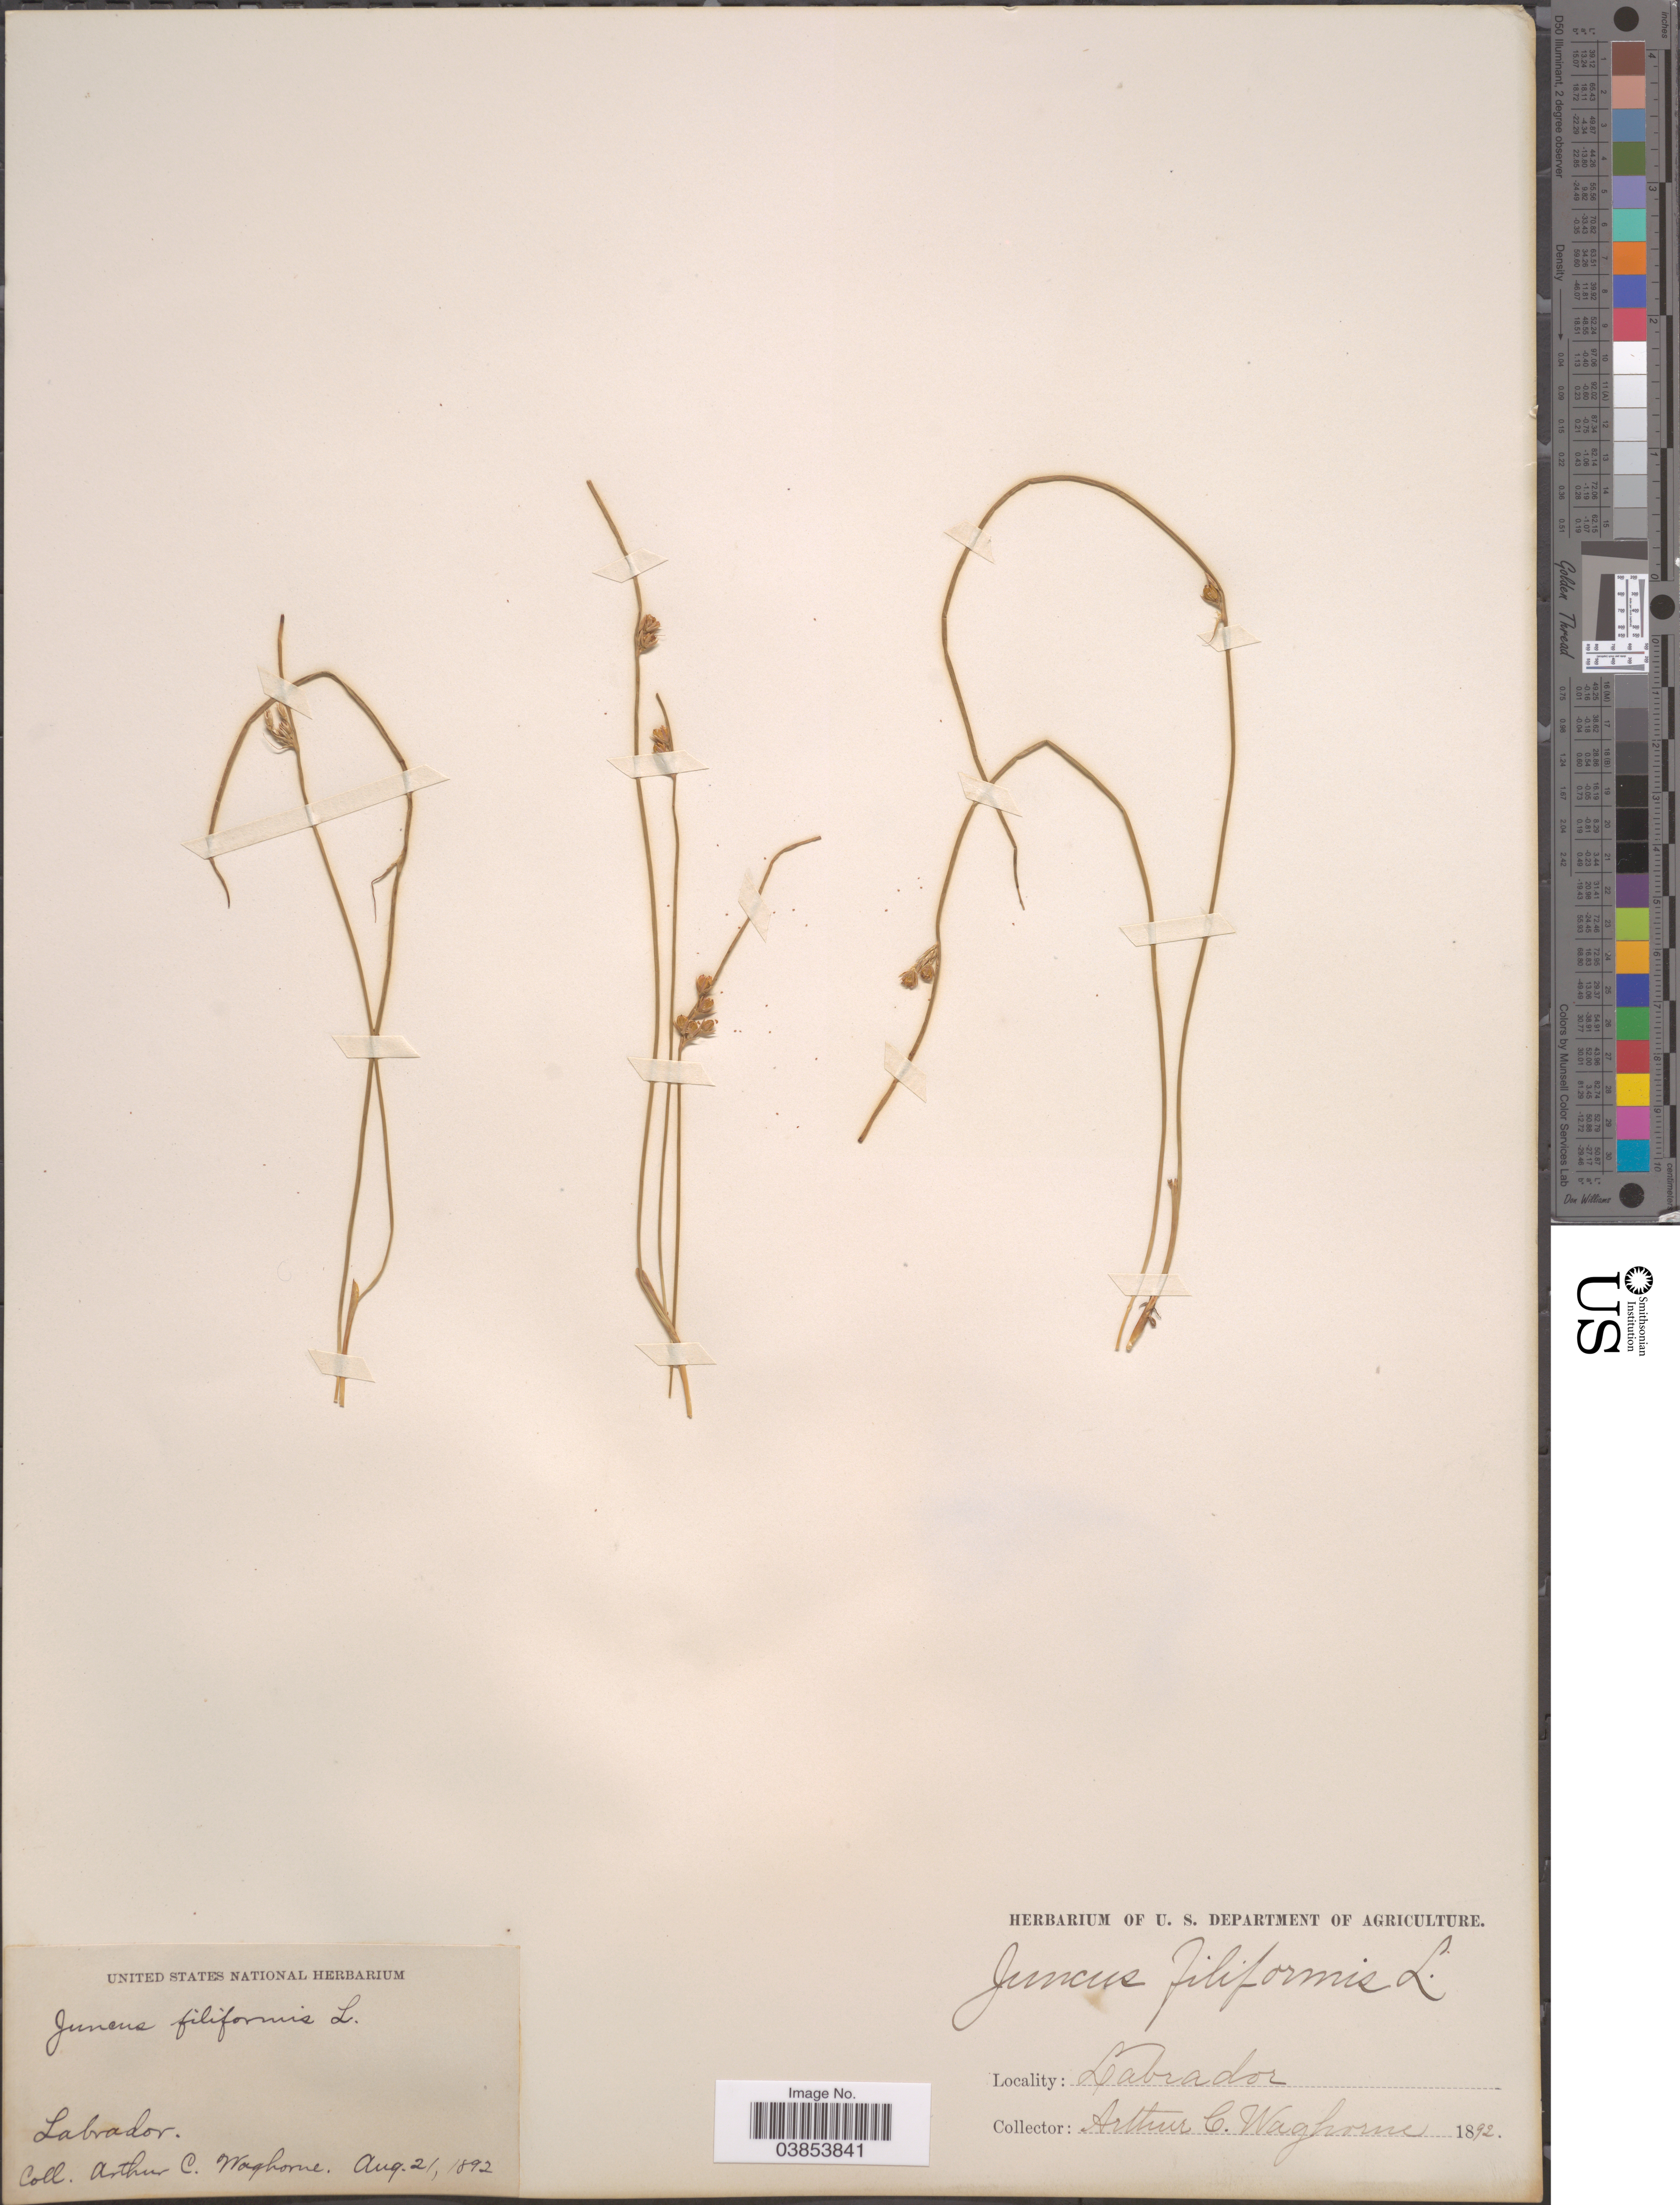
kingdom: Plantae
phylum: Tracheophyta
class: Liliopsida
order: Poales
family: Juncaceae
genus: Juncus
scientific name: Juncus filiformis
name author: L.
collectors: A. Waghorne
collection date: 1892-08-21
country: Canada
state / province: Newfoundland and Labrador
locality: Labrador.